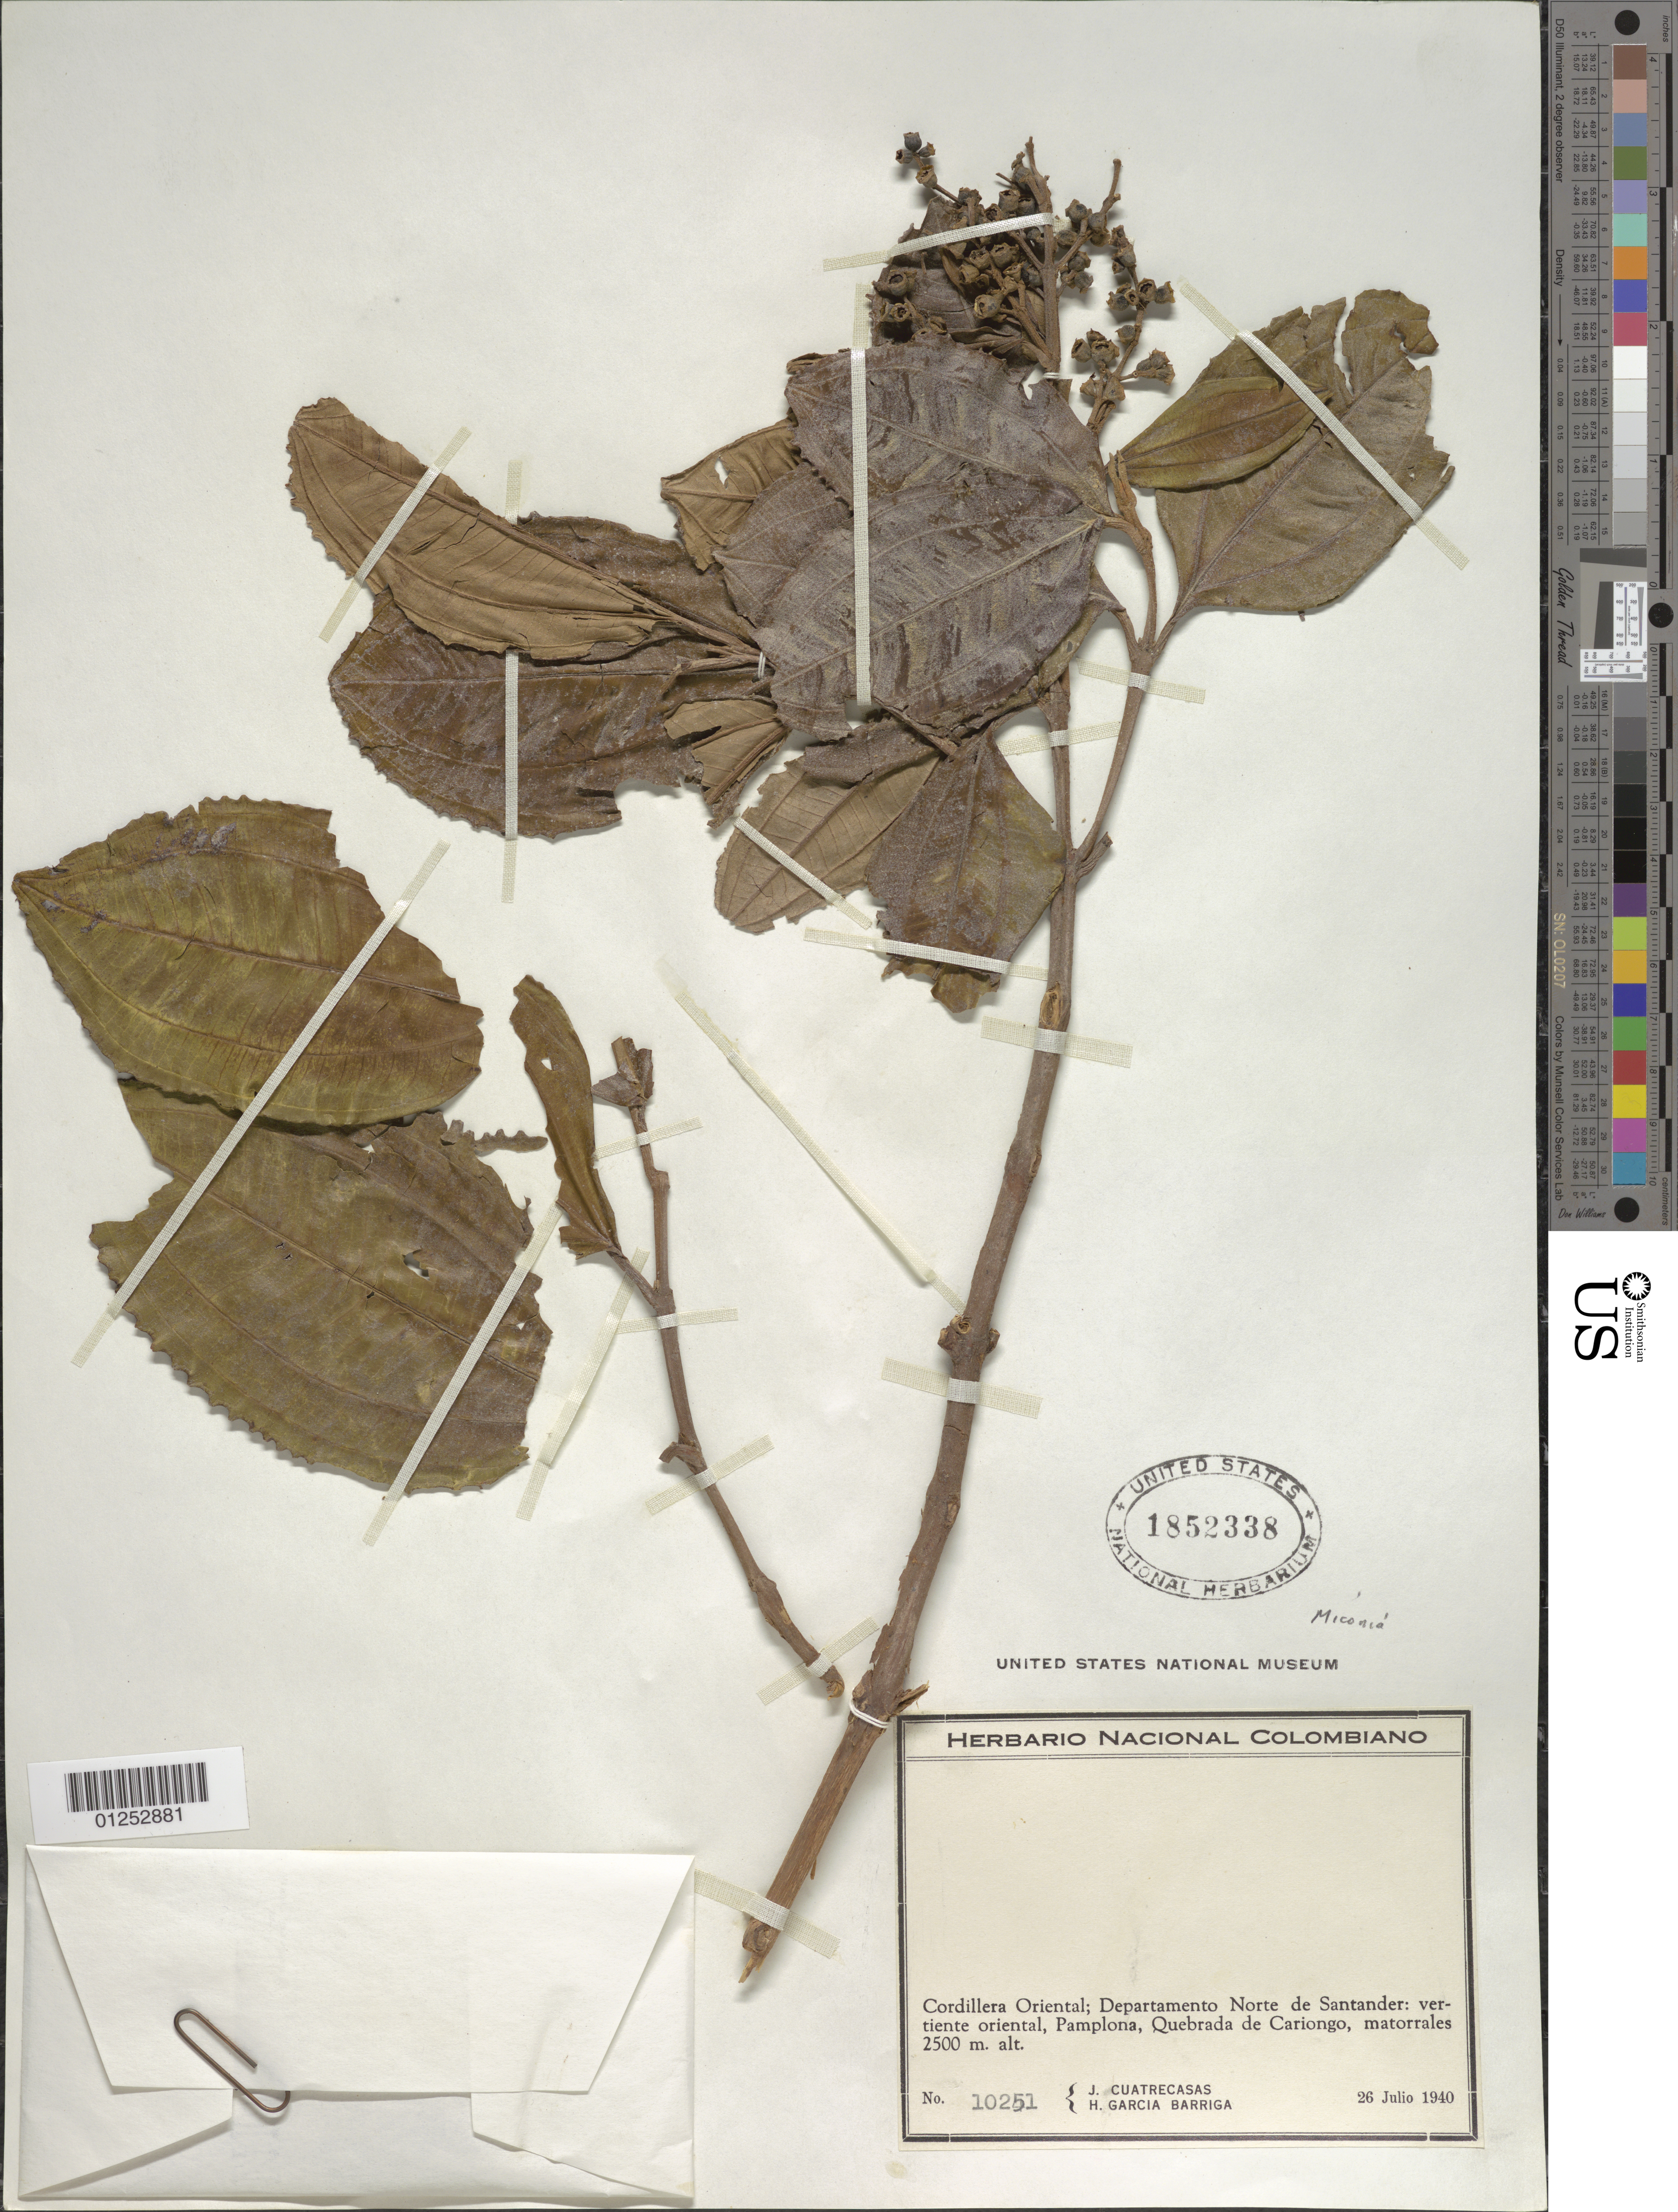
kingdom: Plantae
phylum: Tracheophyta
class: Magnoliopsida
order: Myrtales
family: Melastomataceae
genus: Miconia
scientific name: Miconia sp.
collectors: J. Cuatrecasas & H. García Barriga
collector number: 10251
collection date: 1940-07-26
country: Colombia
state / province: Norte de Santander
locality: Cordillera Oriental; Departamento Norte de Santander: vertiente oriental, Pamplona, Quebrada de Cariongo.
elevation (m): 2500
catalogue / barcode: US 1852338